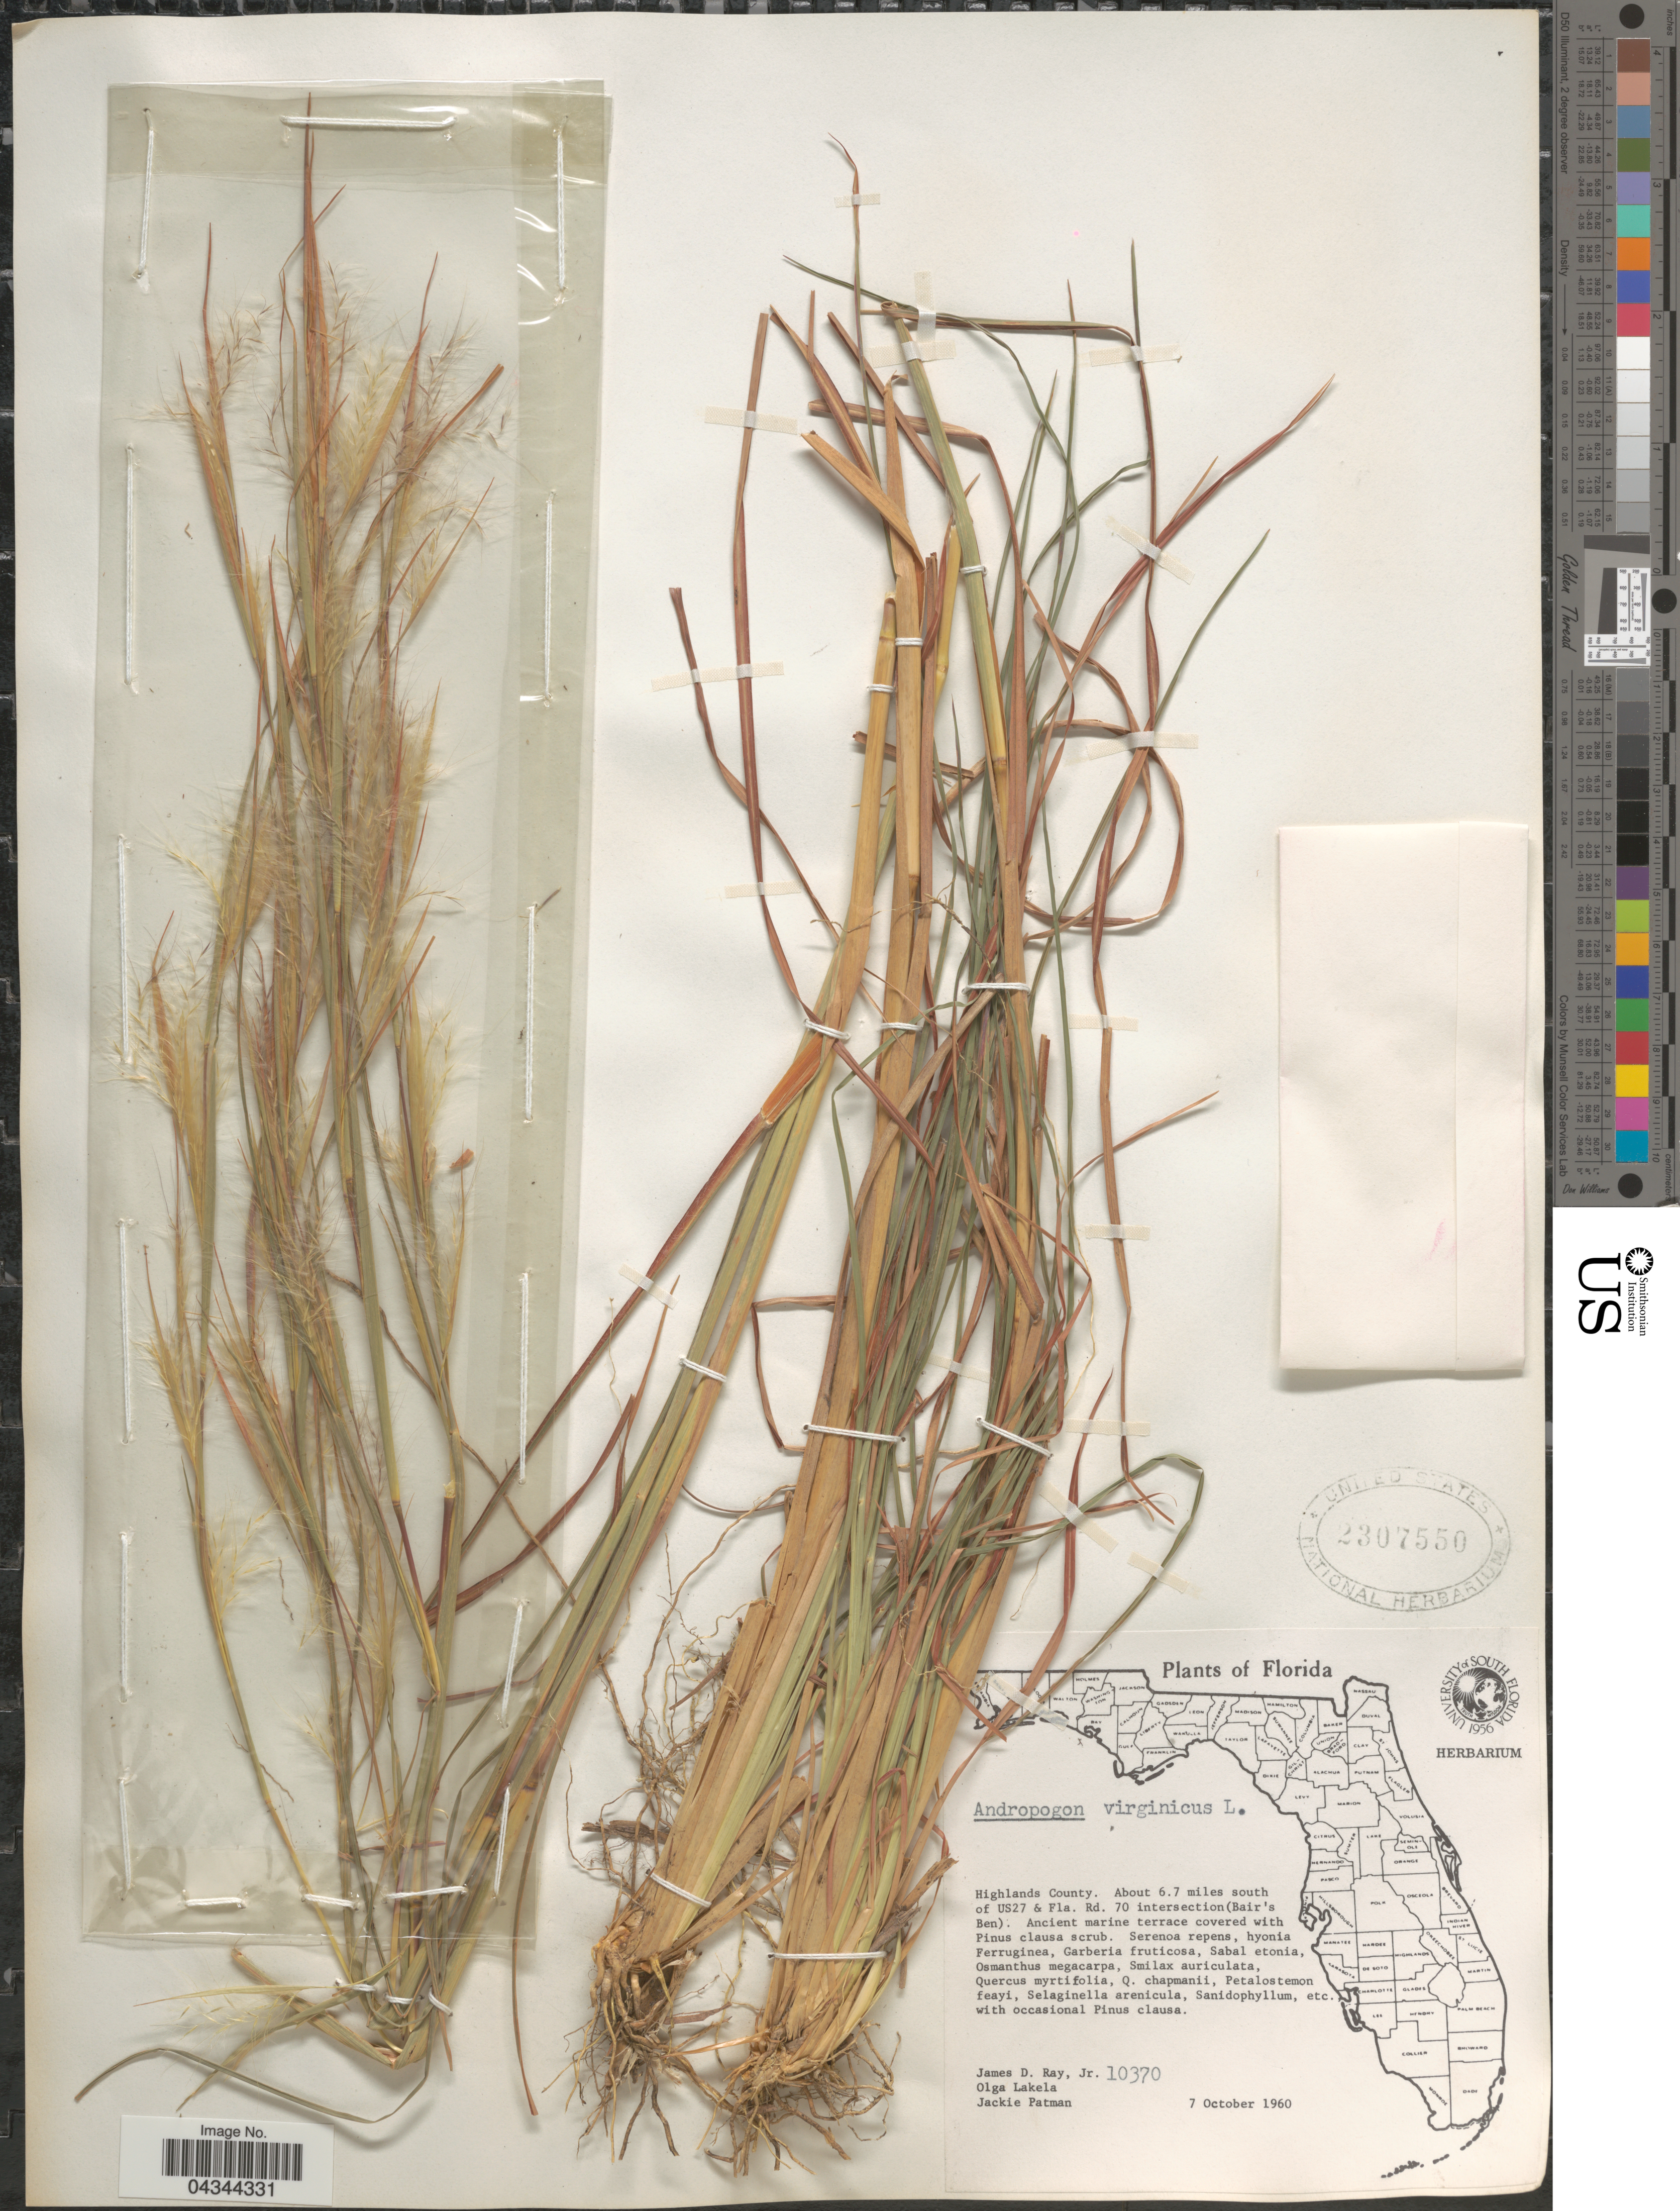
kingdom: Plantae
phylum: Tracheophyta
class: Liliopsida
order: Poales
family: Poaceae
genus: Andropogon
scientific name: Andropogon virginicus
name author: L.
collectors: J. D. Ray Jr., O. K. Lakela & J. Patman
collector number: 10370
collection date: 1960-10-07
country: United States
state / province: Florida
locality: Highlands County. About 6.7 miles south of US27 & Fla. Rd. 70 intersection(Bair's Ben).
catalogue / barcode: US 2307550